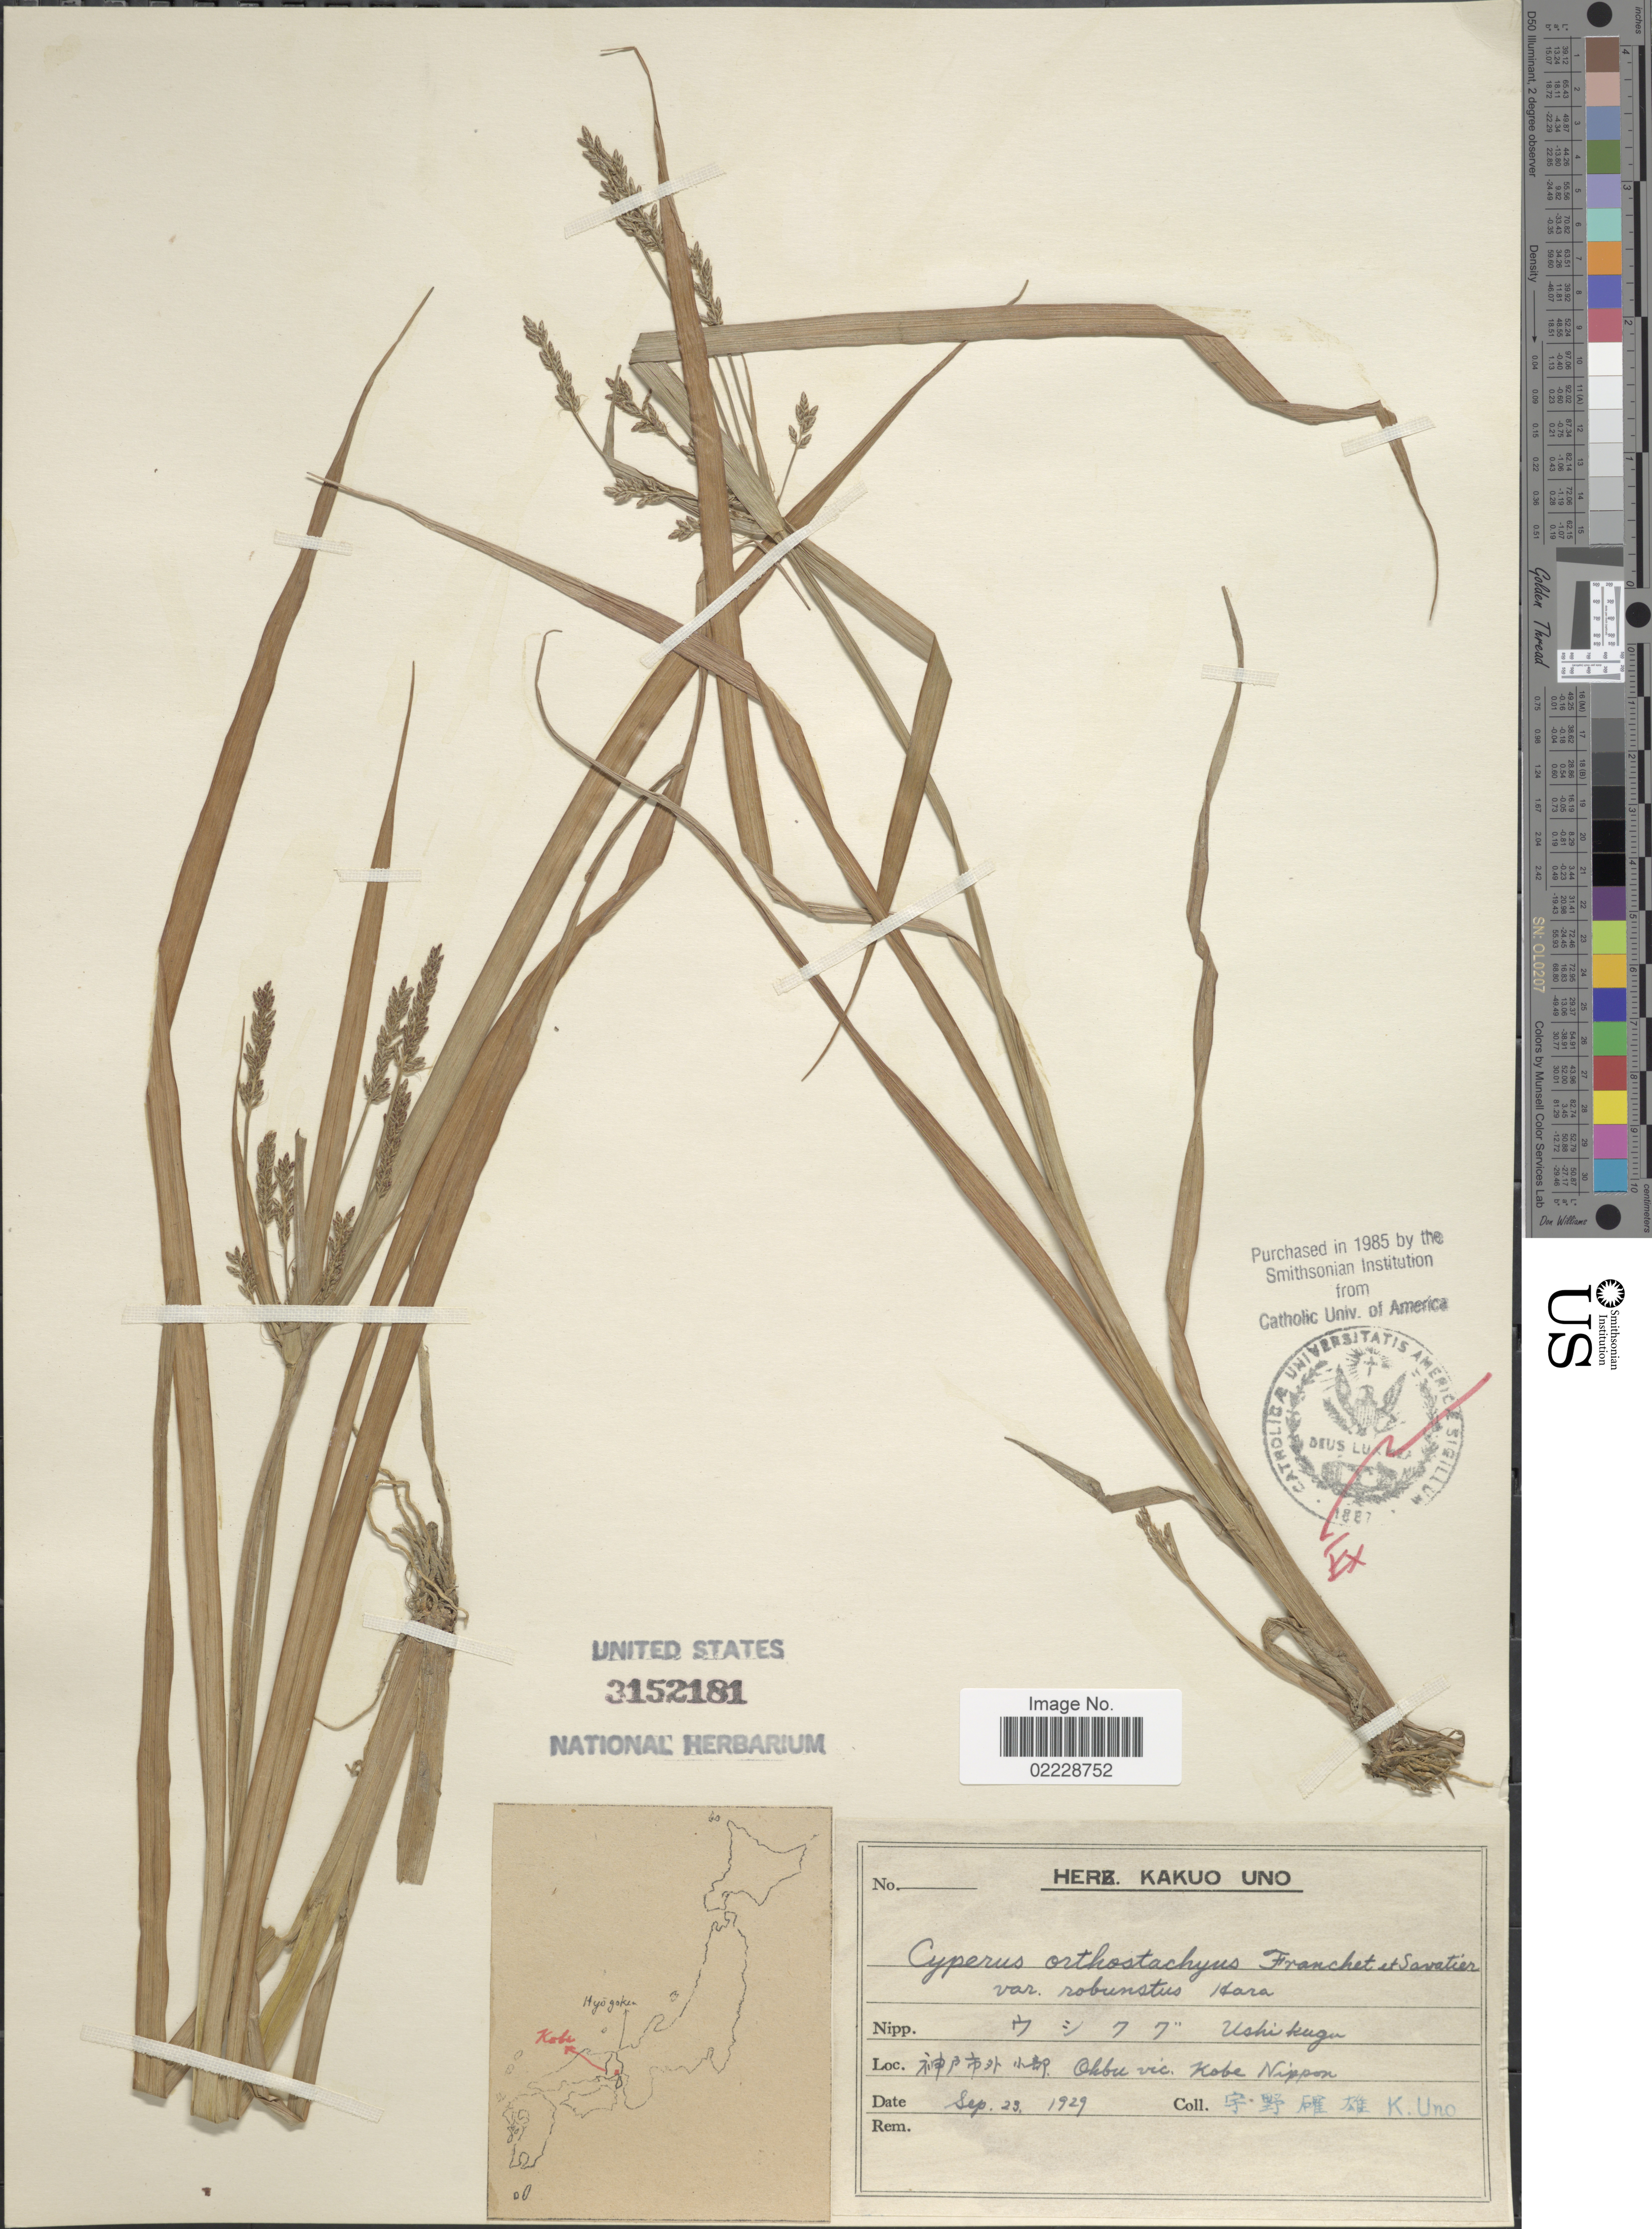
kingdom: Plantae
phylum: Tracheophyta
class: Liliopsida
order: Poales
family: Cyperaceae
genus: Cyperus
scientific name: Cyperus orthostachyus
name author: Franch. & Sav.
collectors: K. Uno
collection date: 1929-09-29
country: Japan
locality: Ohbu vic. Kobe, Nippon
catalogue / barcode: US 3152181